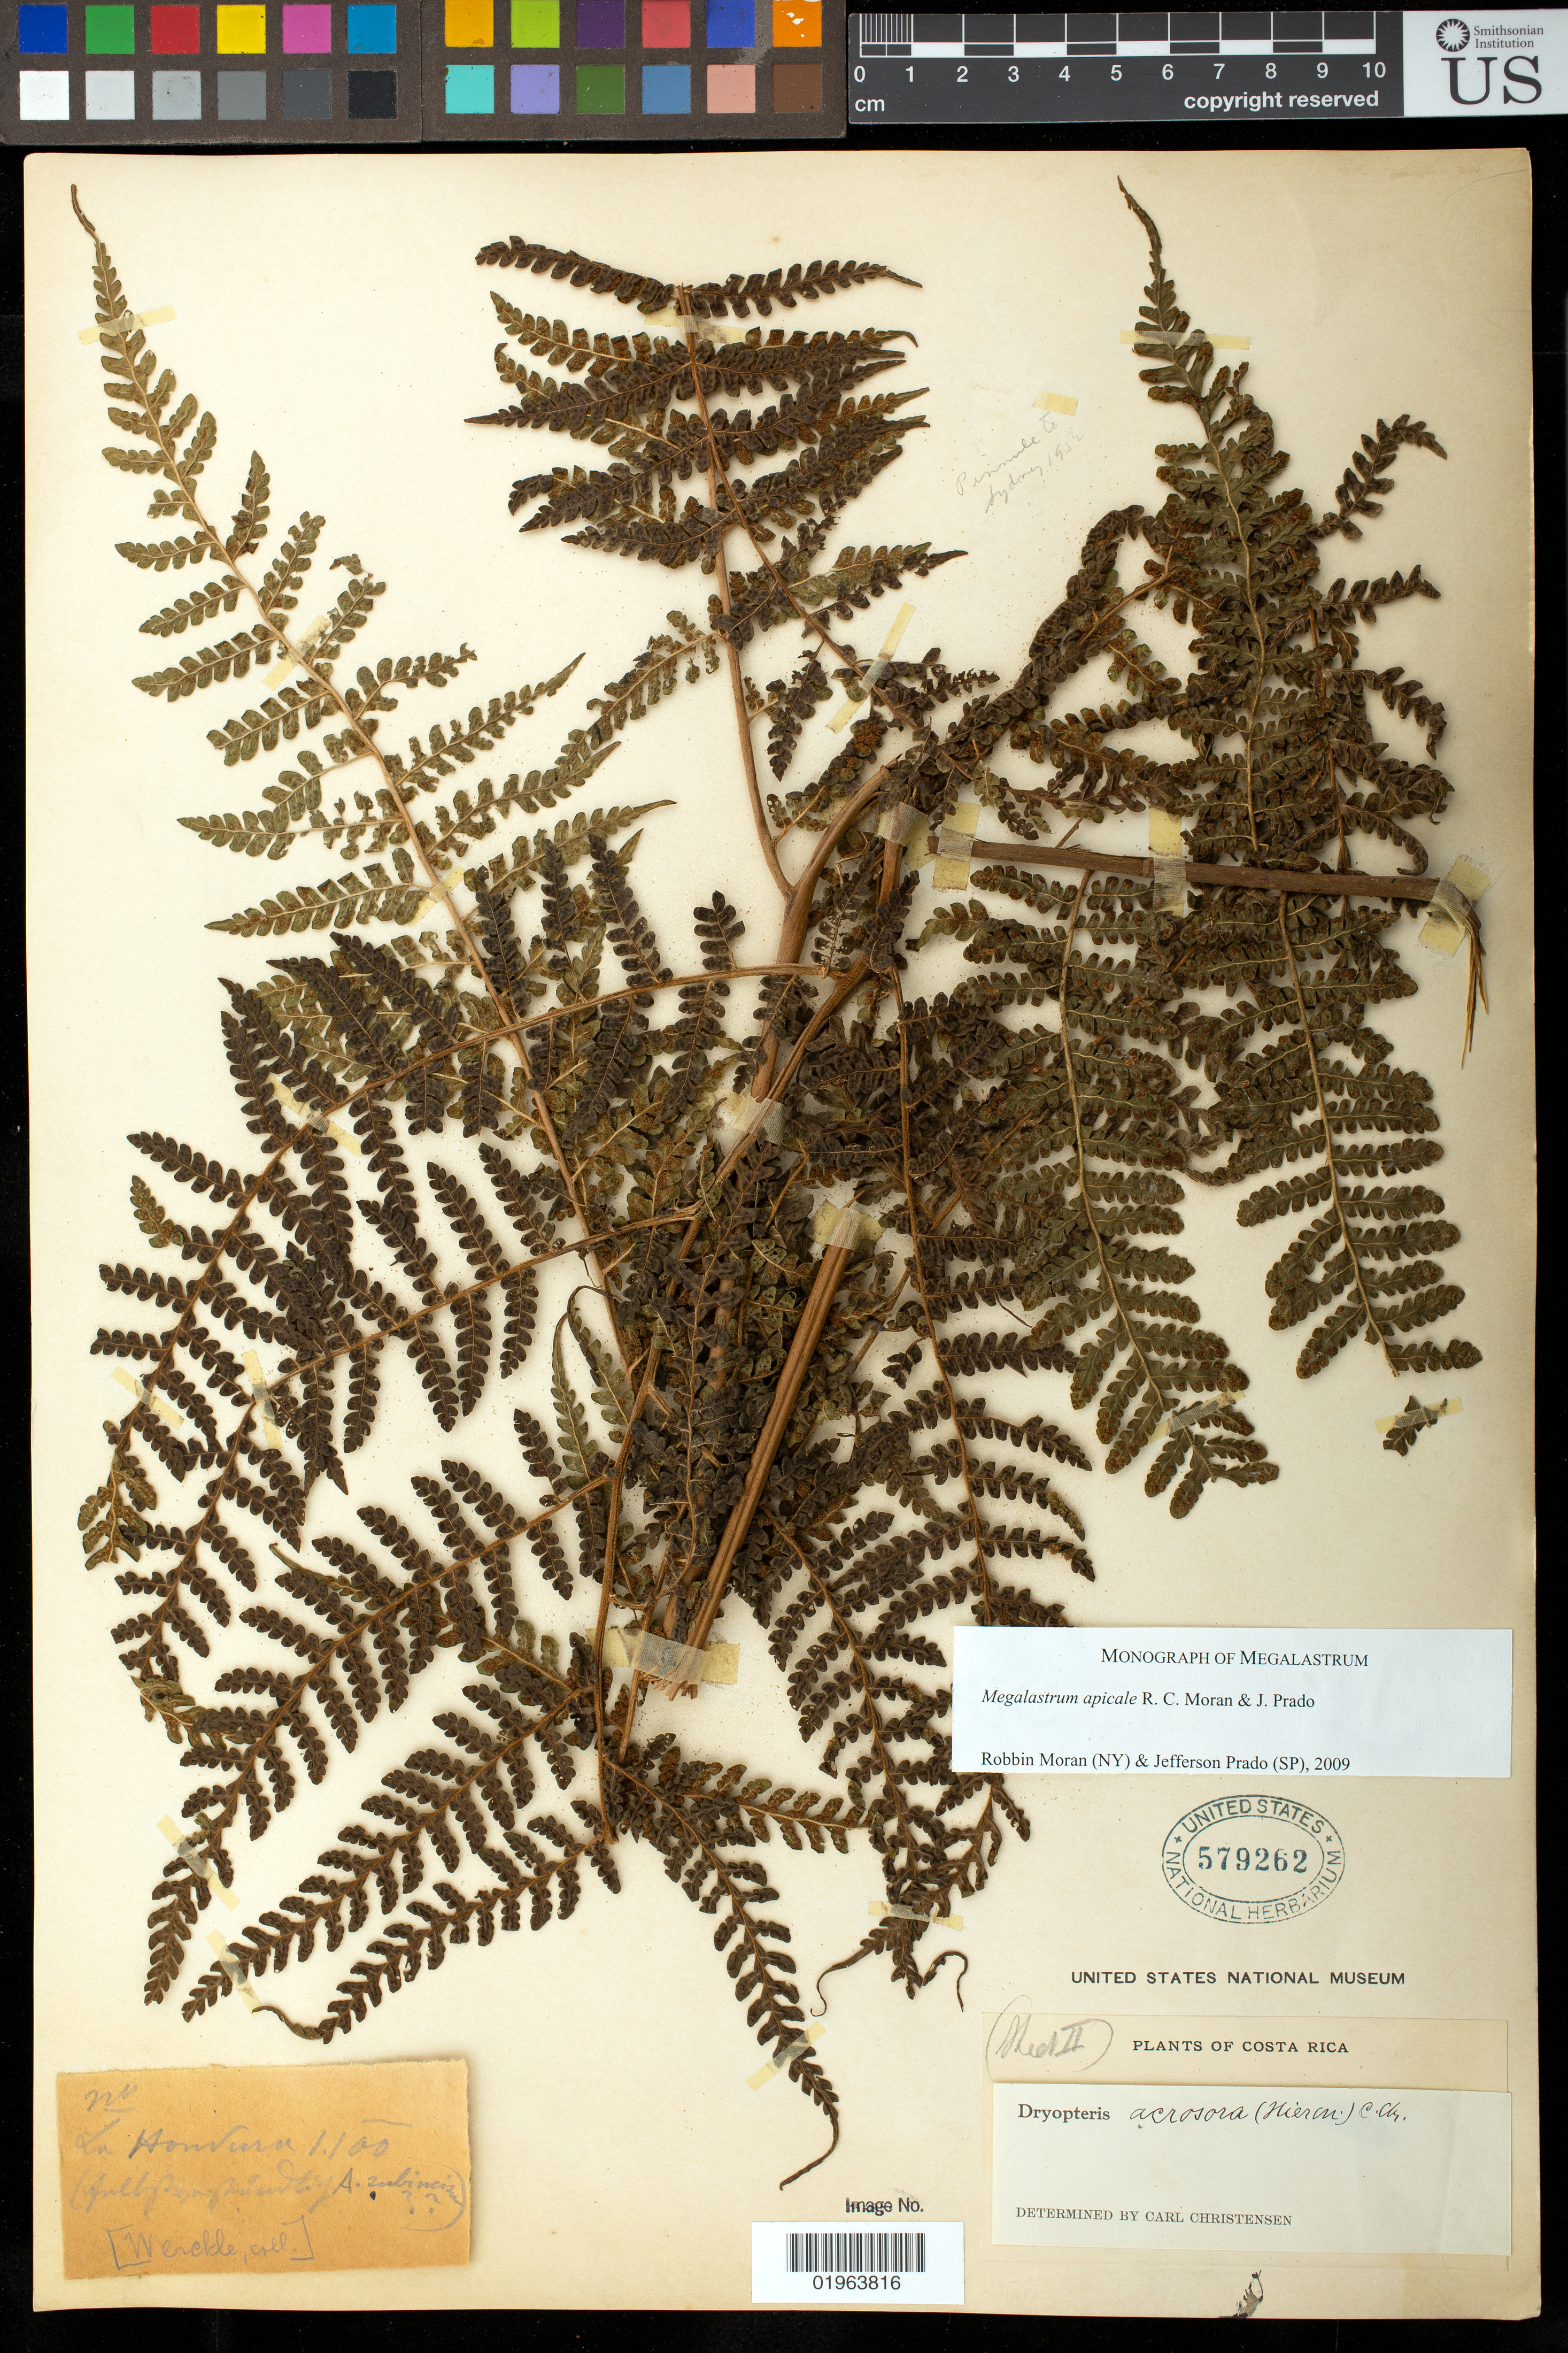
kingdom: Plantae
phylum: Tracheophyta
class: Polypodiopsida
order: Polypodiales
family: Dryopteridaceae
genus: Megalastrum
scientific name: Megalastrum apicale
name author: R.C. Moran & J. Prado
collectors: Werckle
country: Costa Rica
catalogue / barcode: US 579262